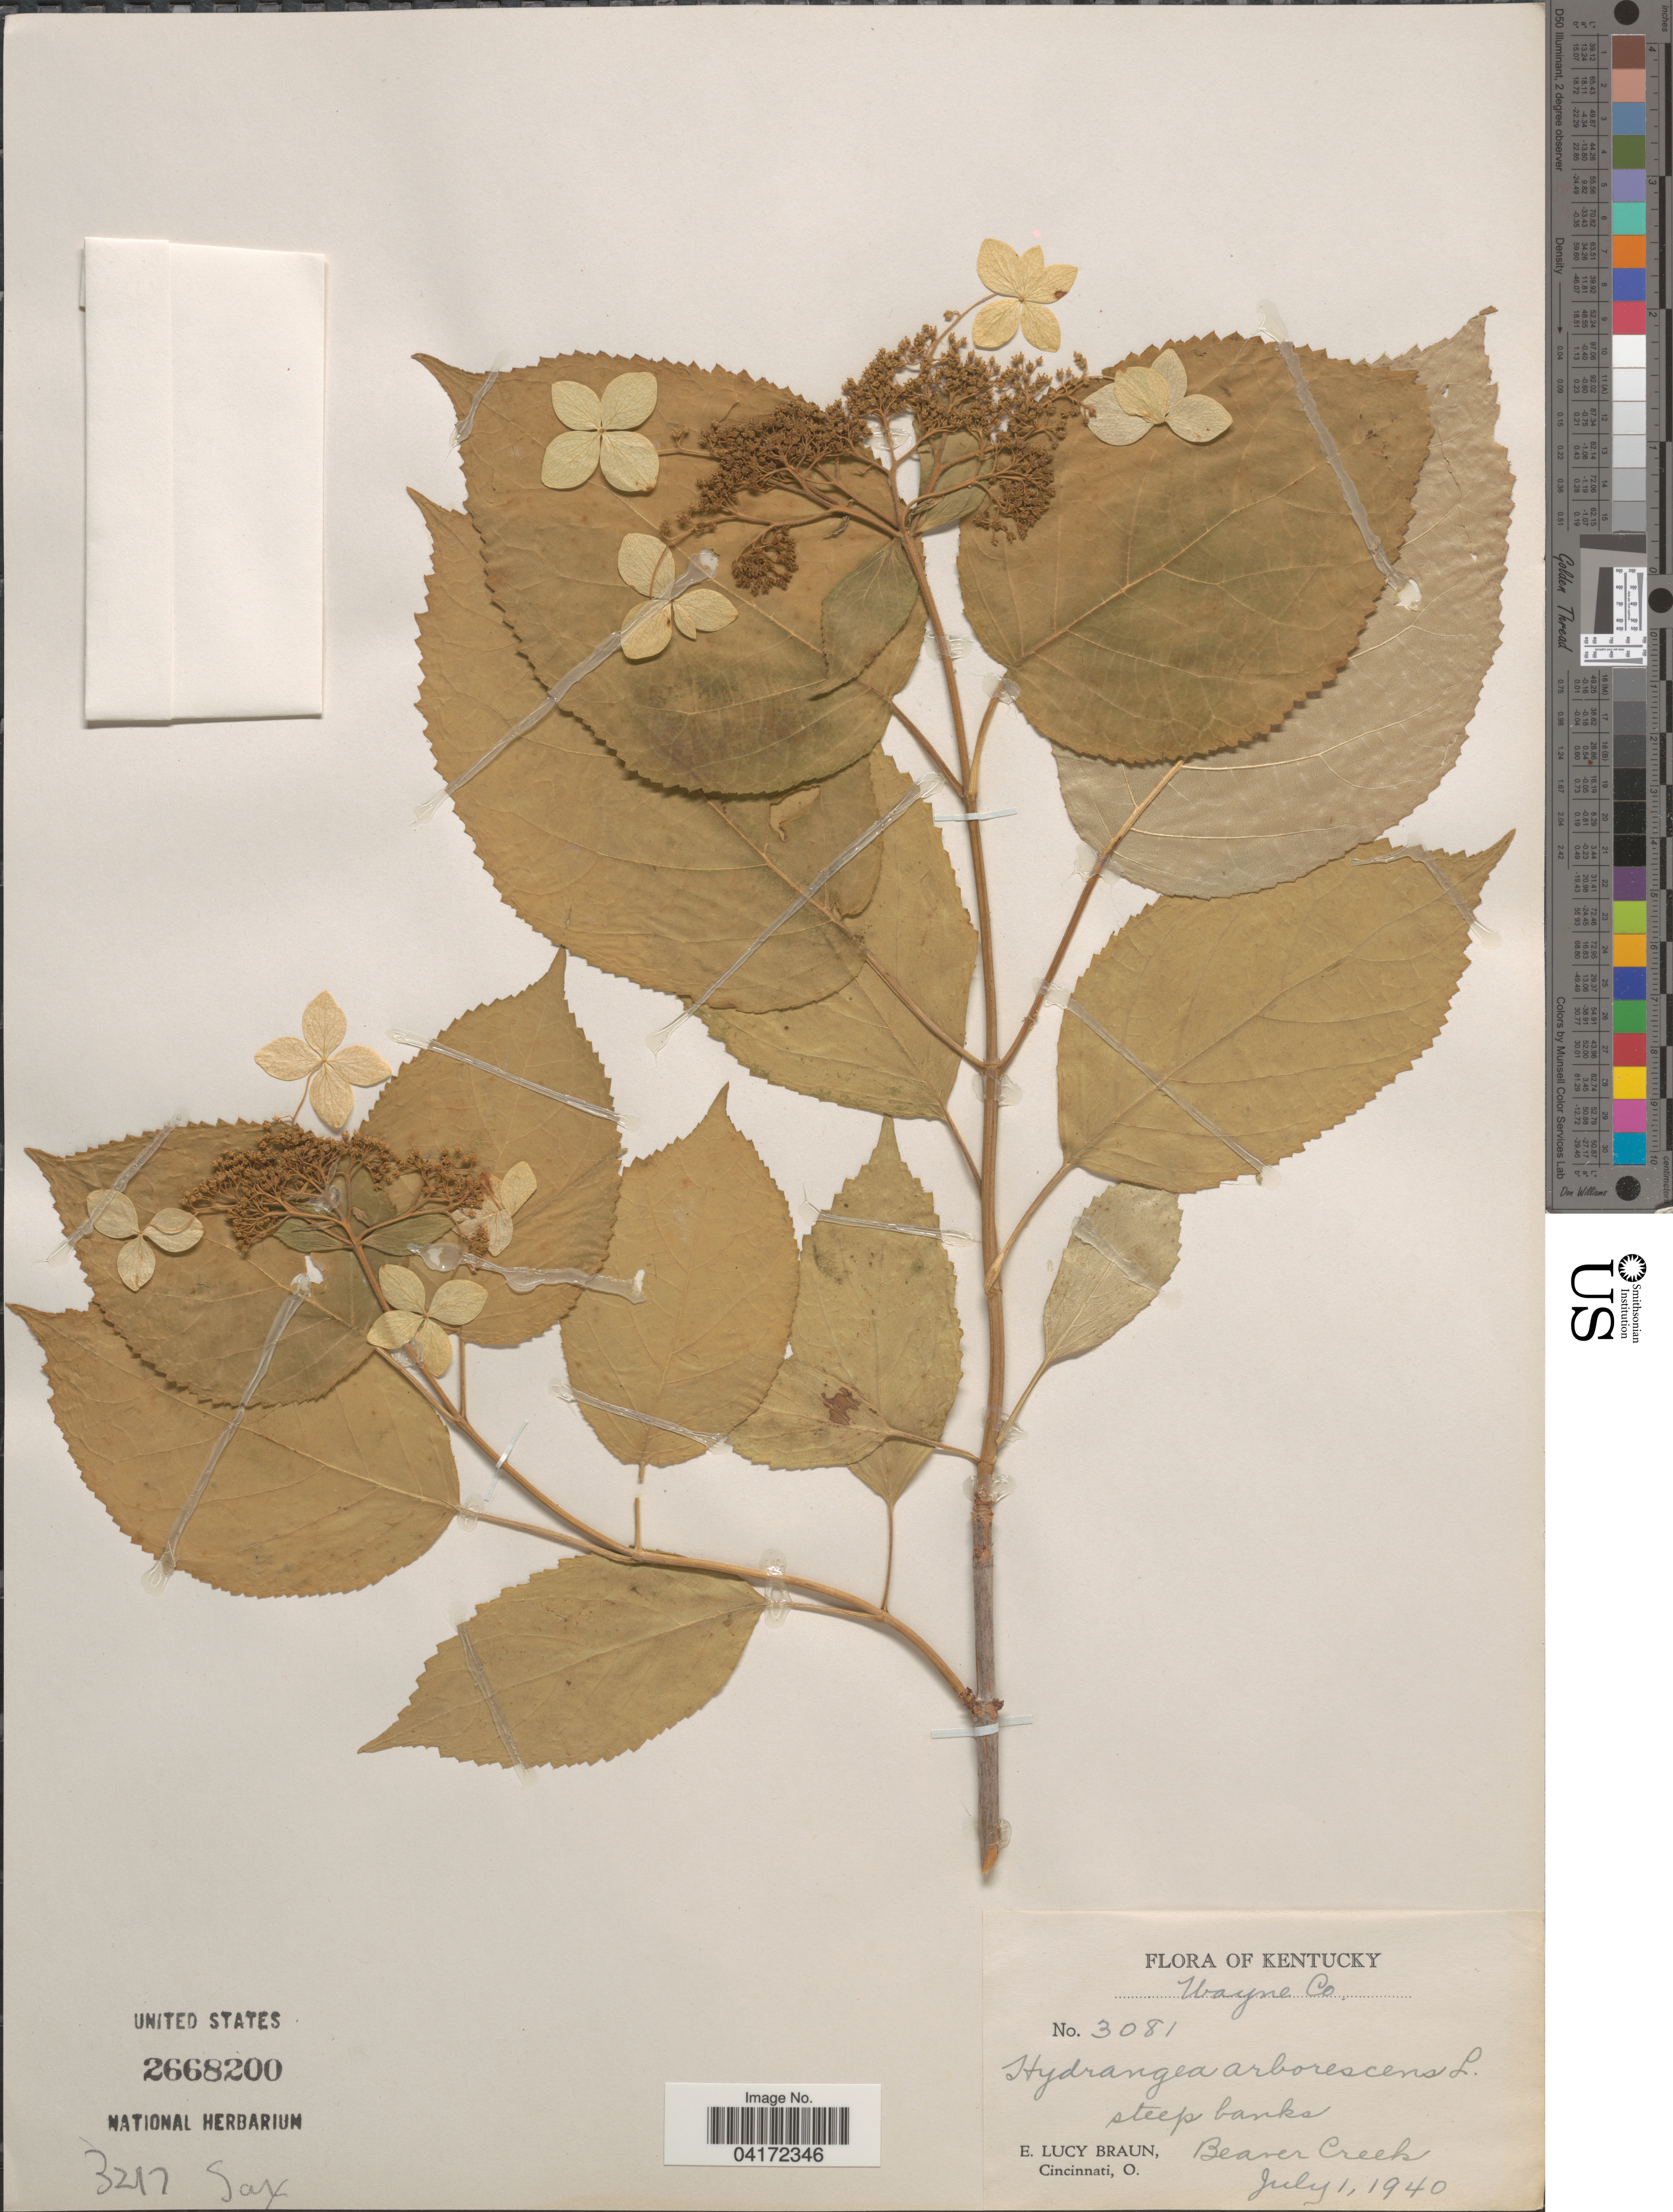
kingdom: Plantae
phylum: Tracheophyta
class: Magnoliopsida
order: Cornales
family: Hydrangeaceae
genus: Hydrangea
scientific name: Hydrangea arborescens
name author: L.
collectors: E. L. Braun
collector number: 3081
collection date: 1940-07-01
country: United States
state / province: Kentucky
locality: Wayne Co. Beaver Creek.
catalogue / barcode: US 2668200